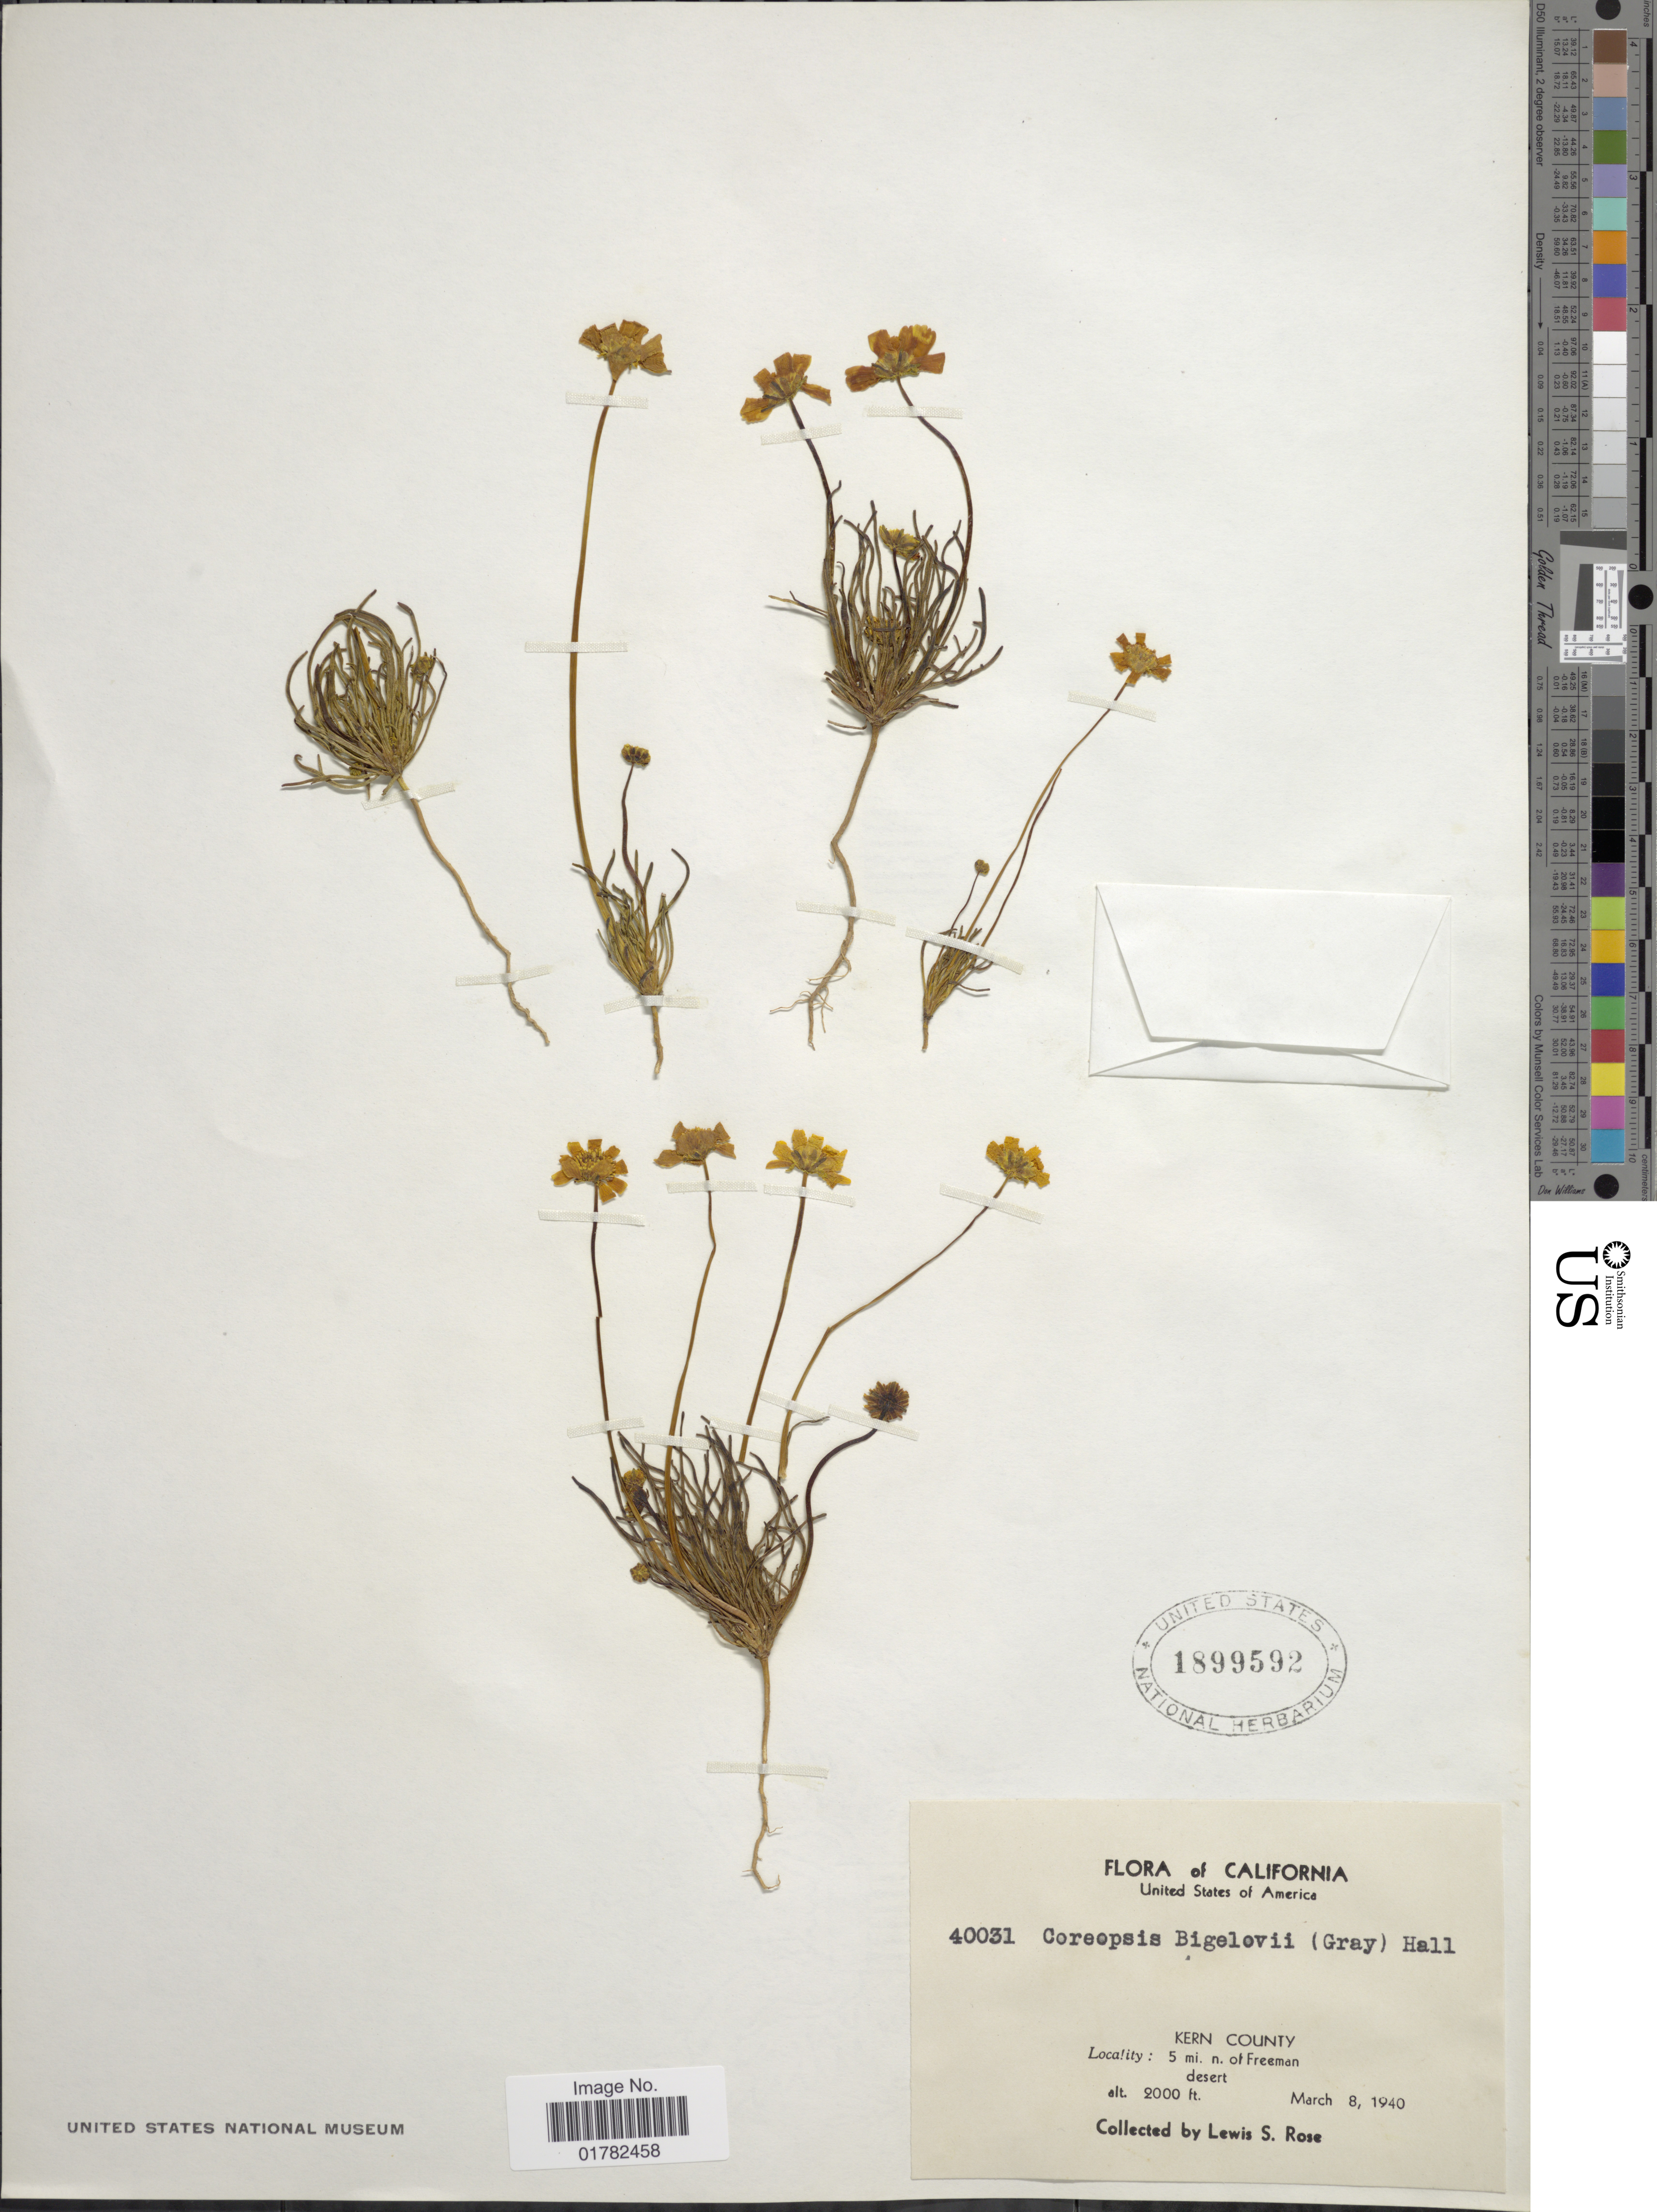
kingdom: Plantae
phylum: Tracheophyta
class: Magnoliopsida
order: Asterales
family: Asteraceae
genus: Coreopsis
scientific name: Coreopsis bigelovii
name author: (A. Gray) Voss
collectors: L. S. Rose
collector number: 40031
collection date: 1940-03-08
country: United States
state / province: California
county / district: Kern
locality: Kern County, 5 mi. n. of Freeman desert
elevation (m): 610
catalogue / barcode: US 1899592